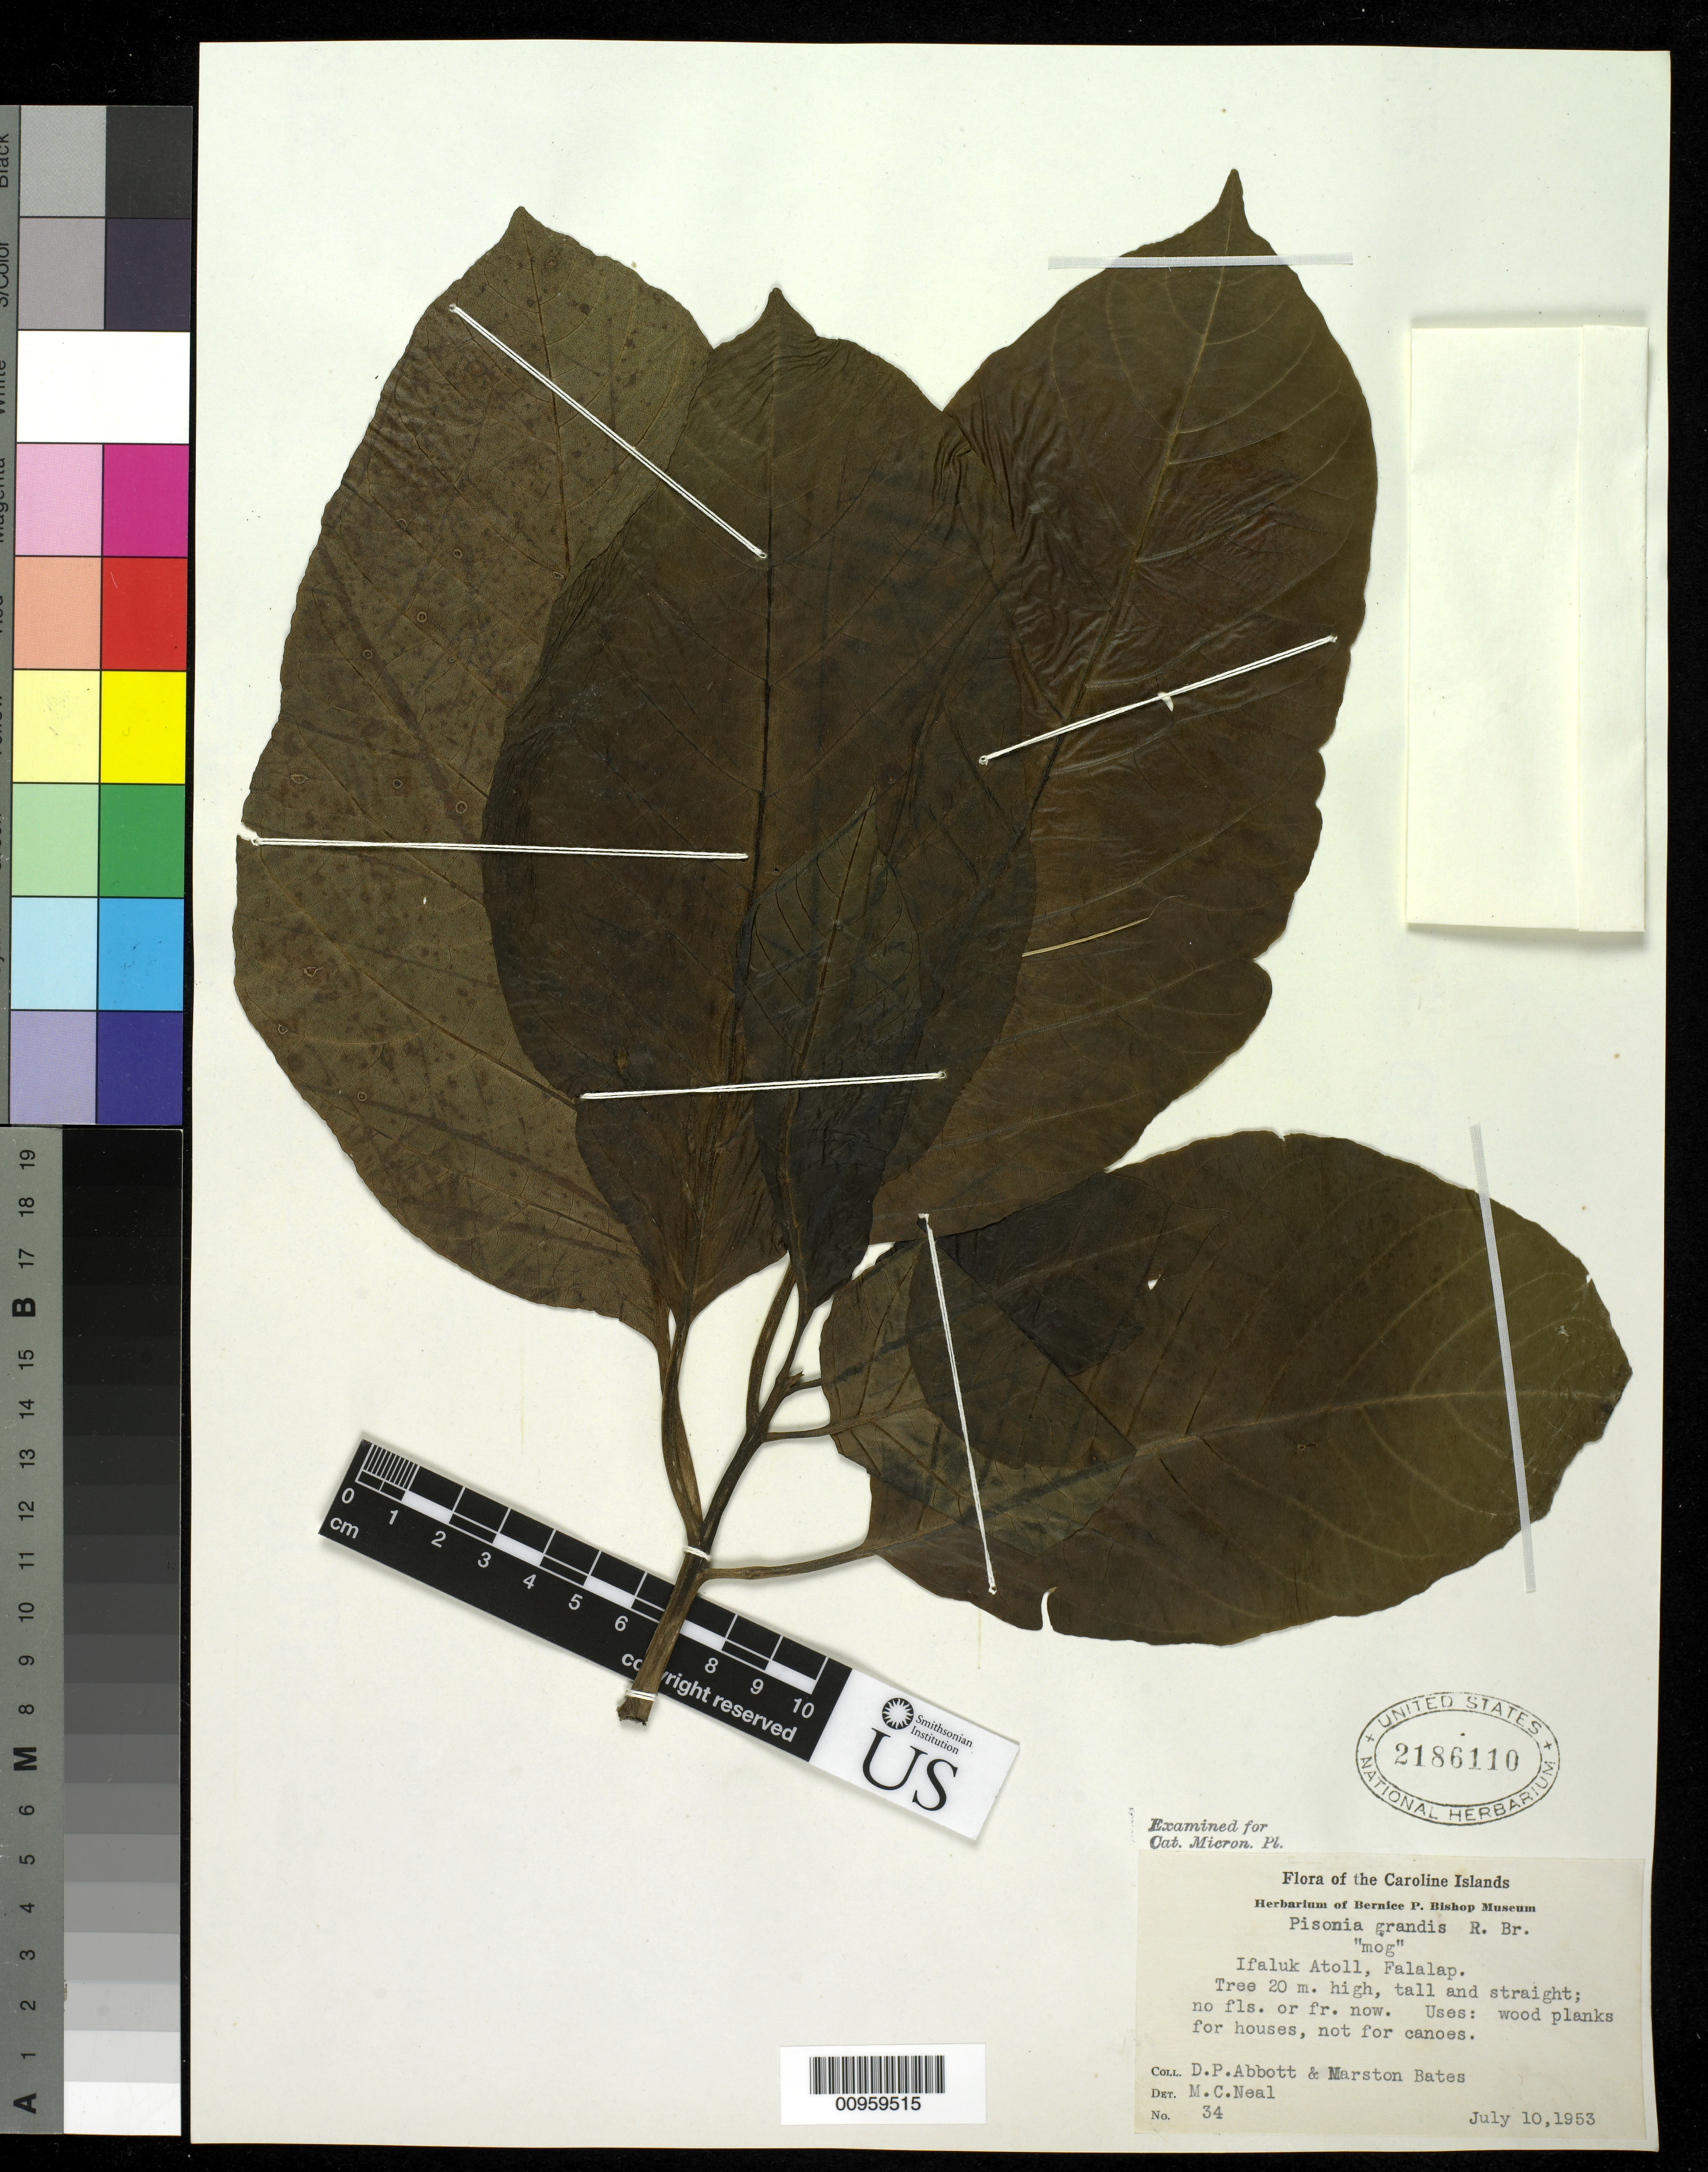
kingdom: Plantae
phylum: Tracheophyta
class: Magnoliopsida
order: Caryophyllales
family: Nyctaginaceae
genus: Pisonia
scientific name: Pisonia grandis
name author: R. Br.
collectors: D. P. Abbott & M. Bates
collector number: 34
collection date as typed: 10 Jul 1953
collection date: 1953-07-10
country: Micronesia, Federated States of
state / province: Yap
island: Ifalik (Ifaluk) Atoll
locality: Falalap Islet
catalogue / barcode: US 2186110